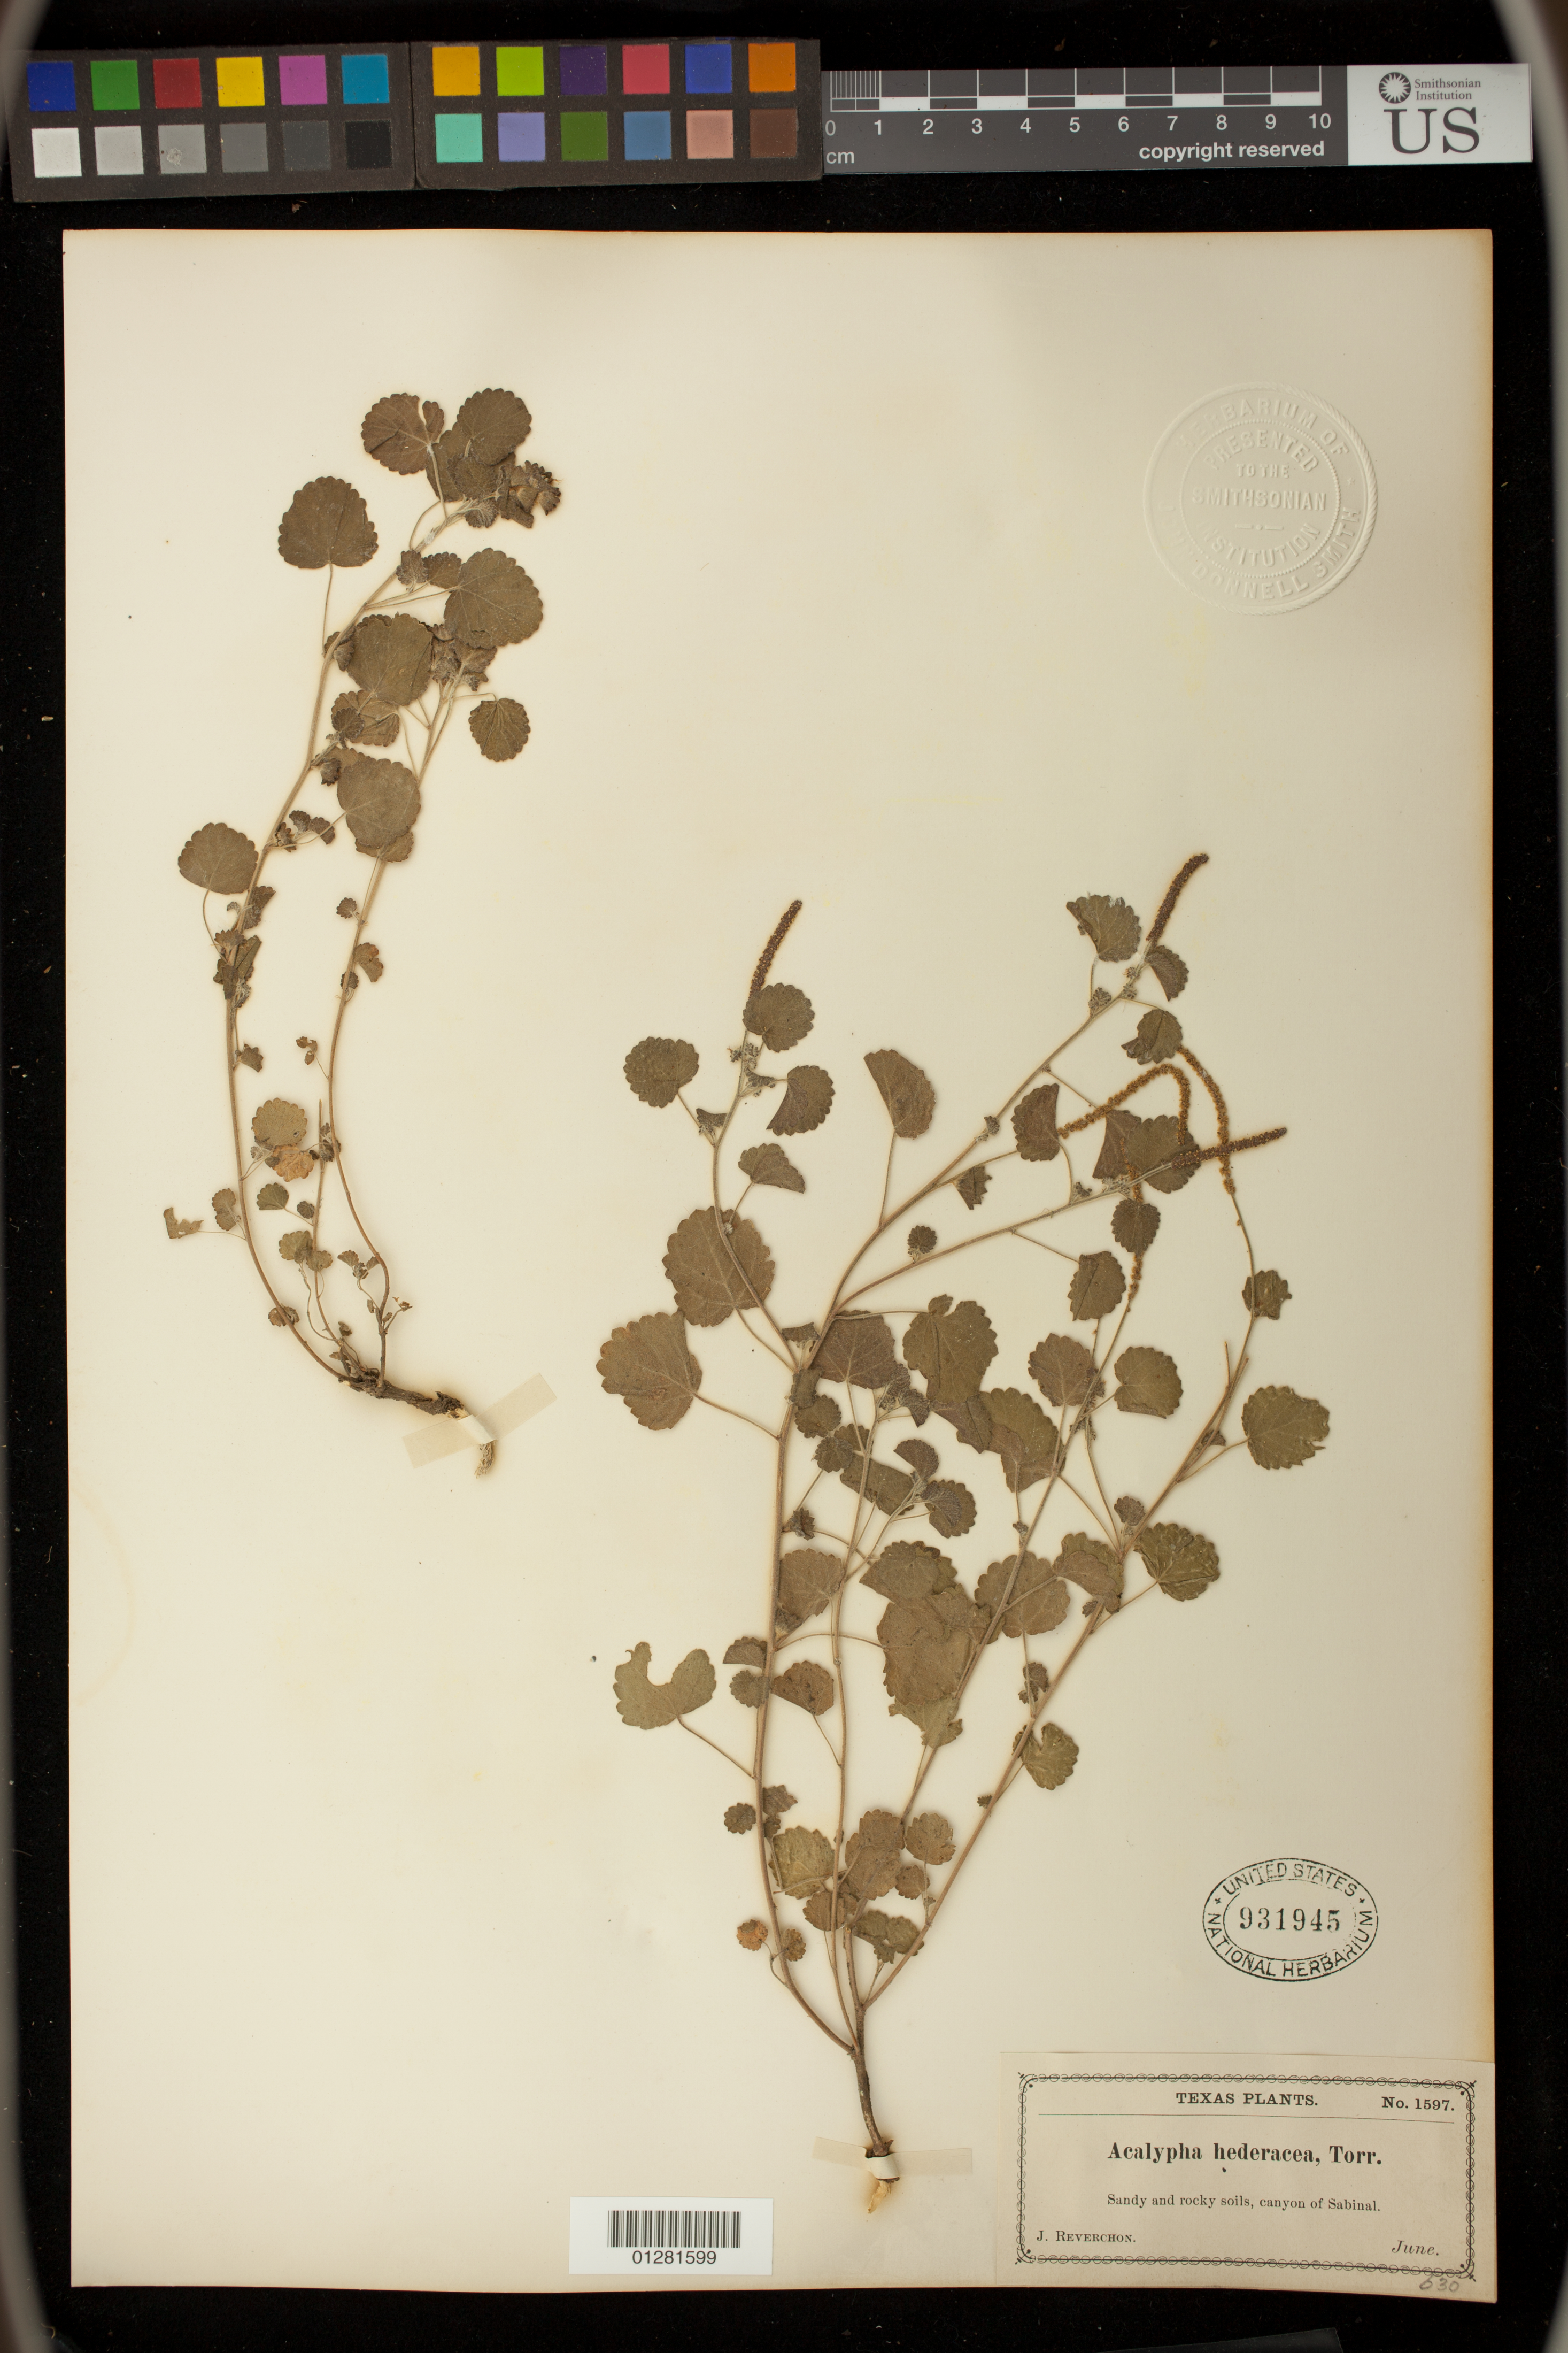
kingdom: Plantae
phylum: Tracheophyta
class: Magnoliopsida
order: Malpighiales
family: Euphorbiaceae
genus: Acalypha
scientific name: Acalypha hederacea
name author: Torr.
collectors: J. Reverchon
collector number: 1597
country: United States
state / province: Texas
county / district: Bandera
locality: canyon of Sabinal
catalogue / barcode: US 931945